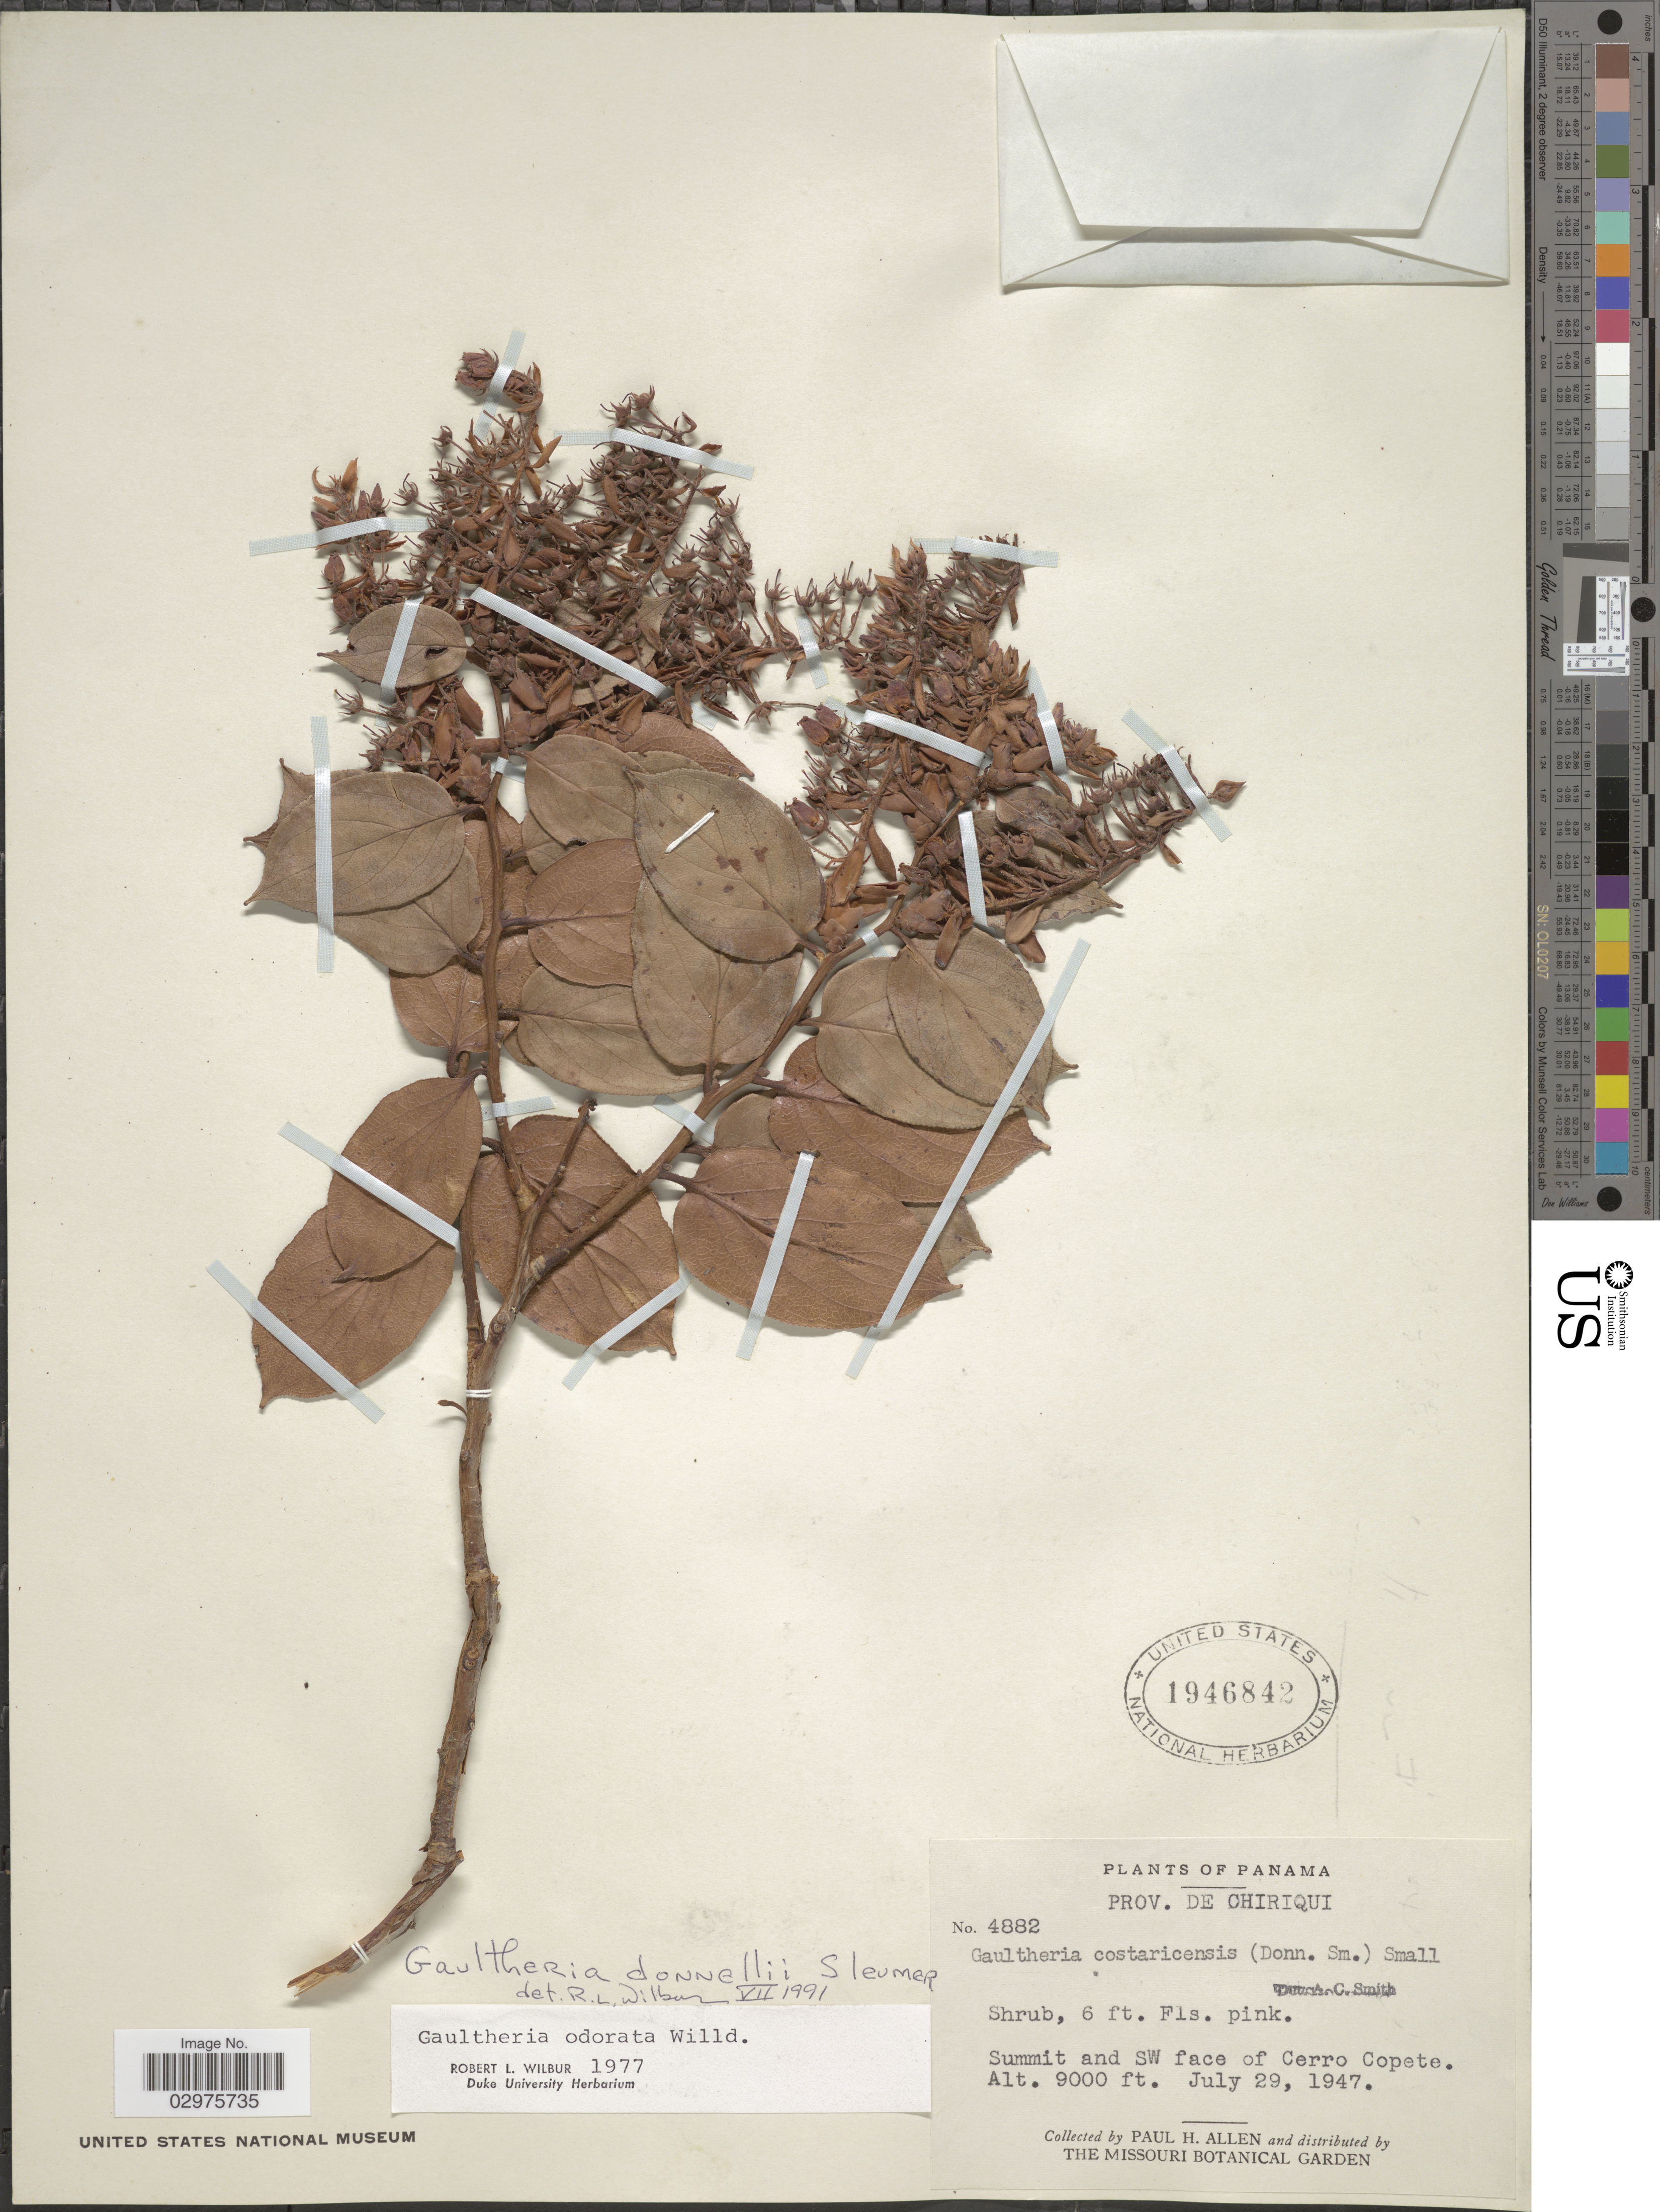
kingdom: Plantae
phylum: Tracheophyta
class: Magnoliopsida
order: Ericales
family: Ericaceae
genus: Gaultheria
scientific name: Gaultheria odorata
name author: Bredem. ex Willd.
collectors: P. H. Allen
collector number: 4882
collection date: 1947-07-29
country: Panama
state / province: Chiriqui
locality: Summit and SW face of Cerro Copete.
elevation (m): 2743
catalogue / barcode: US 1946842